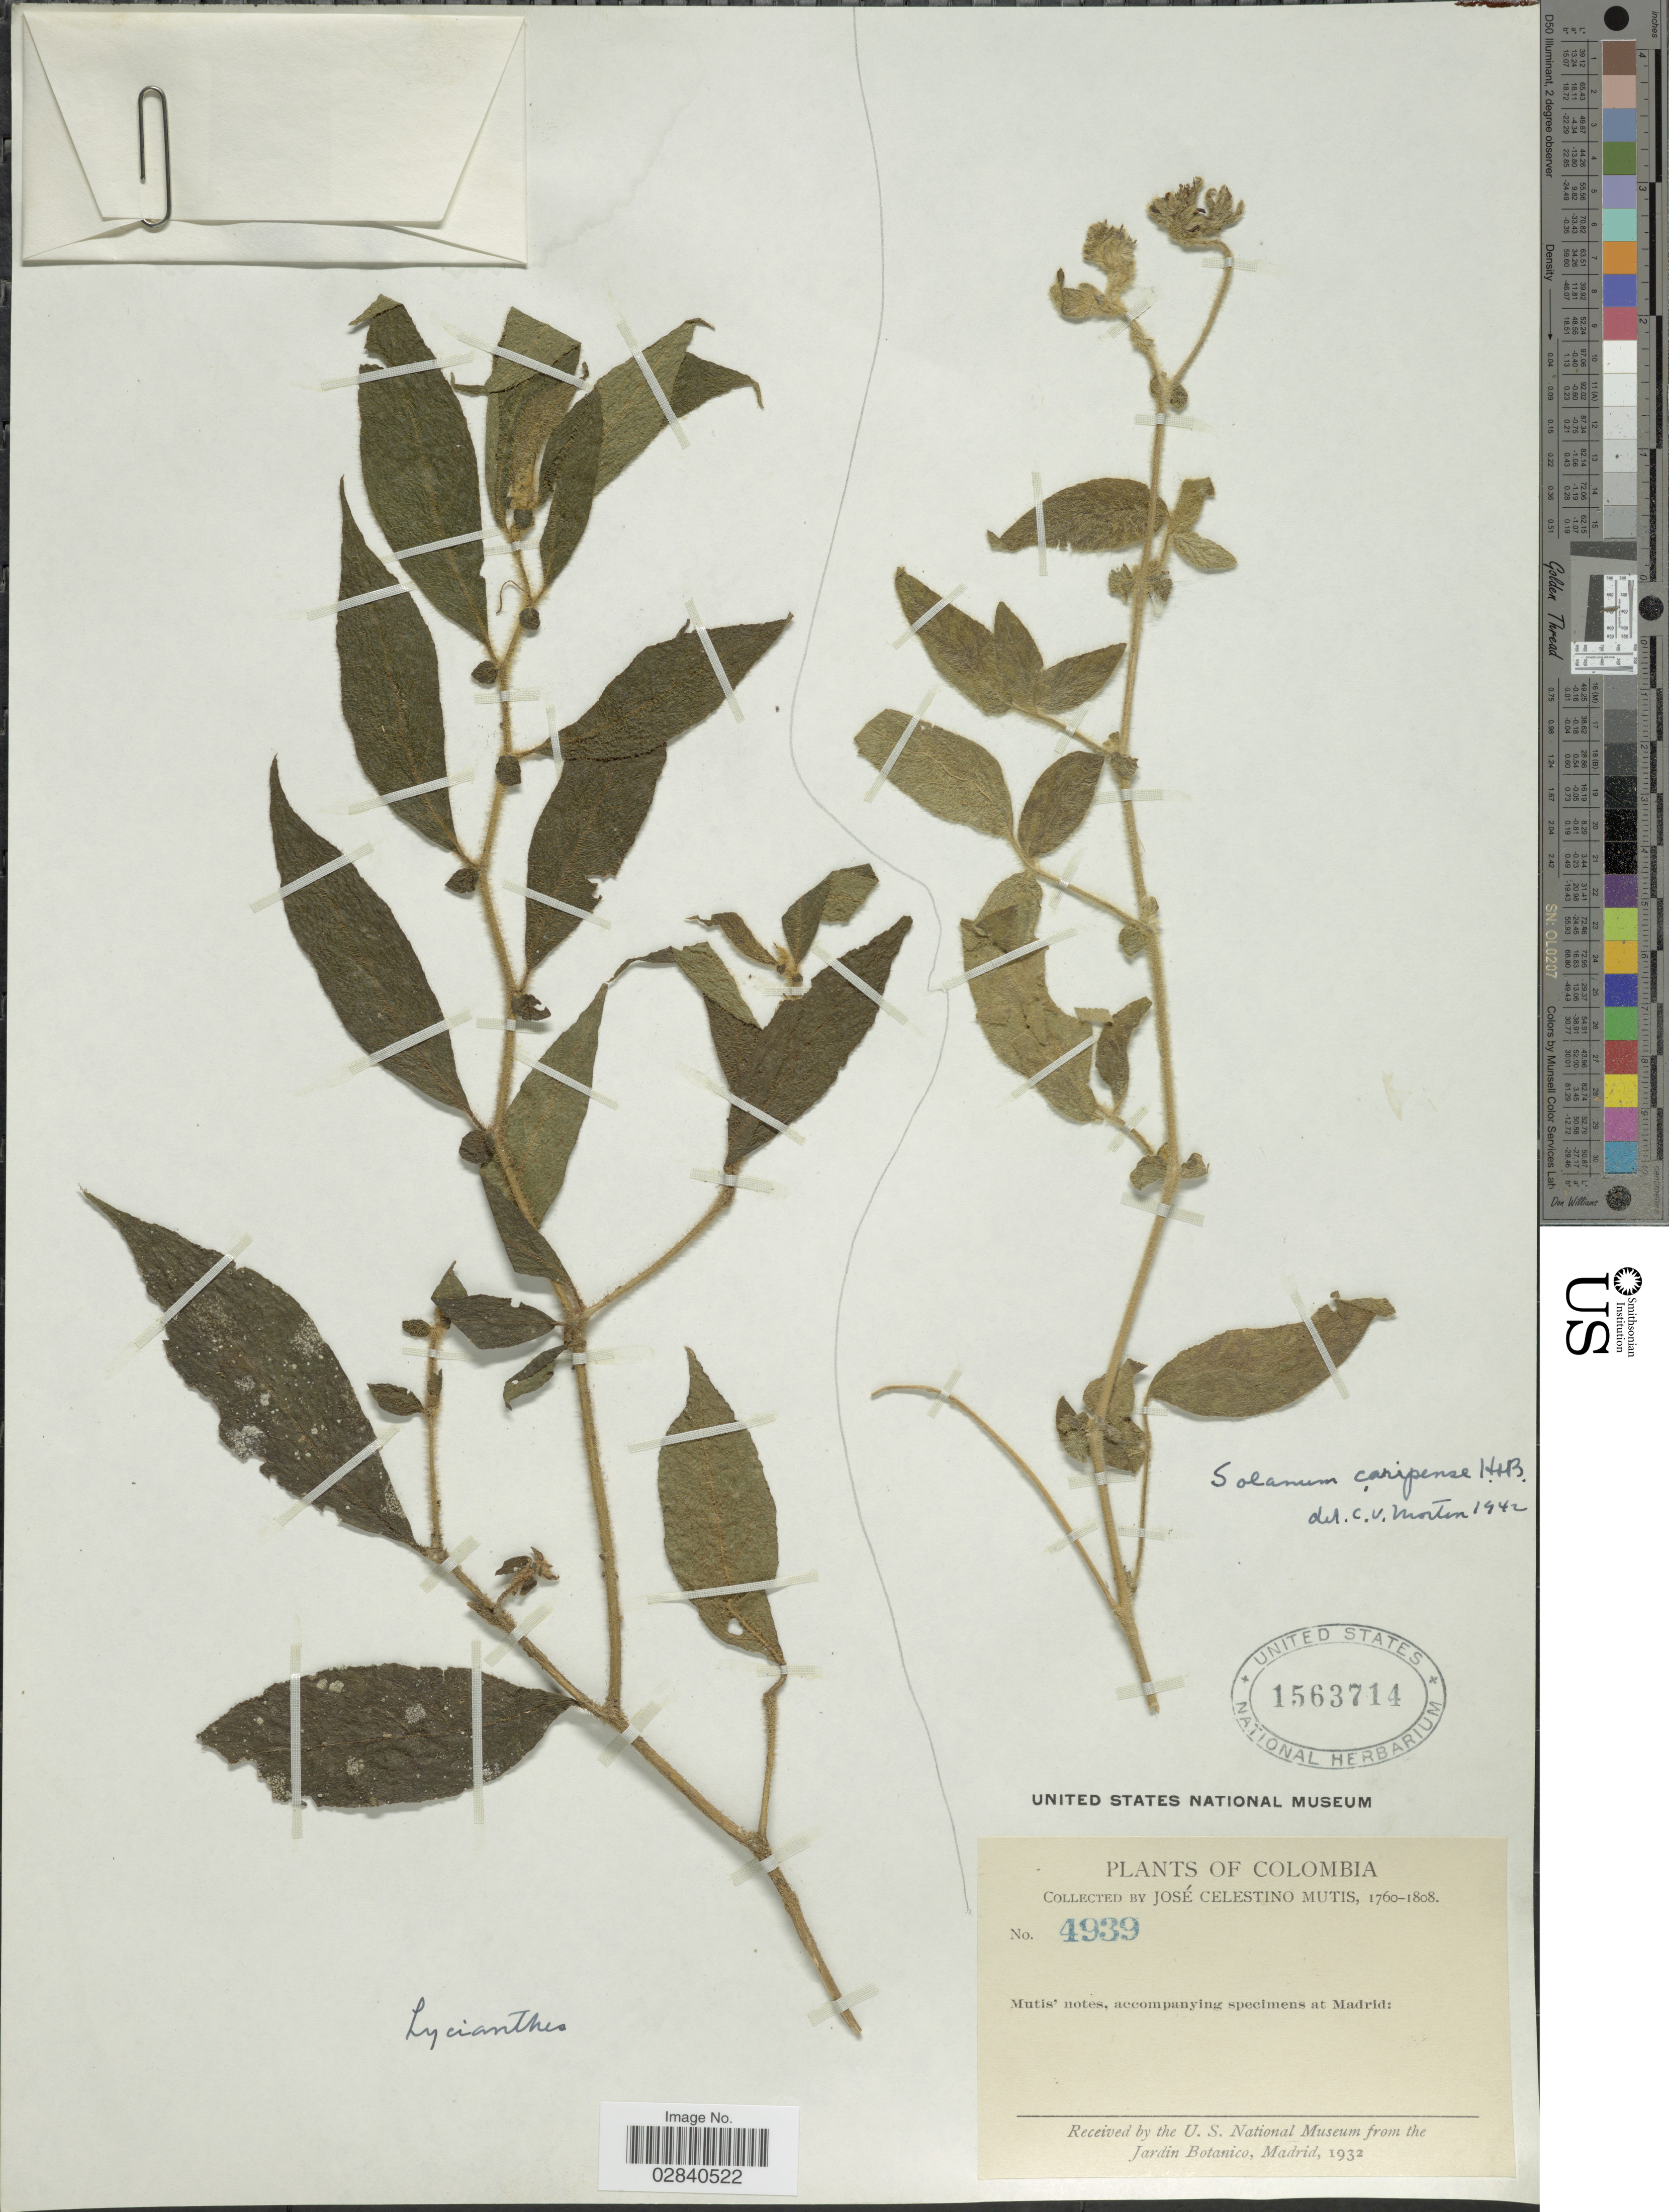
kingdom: Plantae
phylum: Tracheophyta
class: Magnoliopsida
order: Solanales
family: Solanaceae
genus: Lycianthes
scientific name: Lycianthes sp.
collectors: J. C. B. Mutis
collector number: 4939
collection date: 1760/1808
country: Colombia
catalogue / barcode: US 1563714